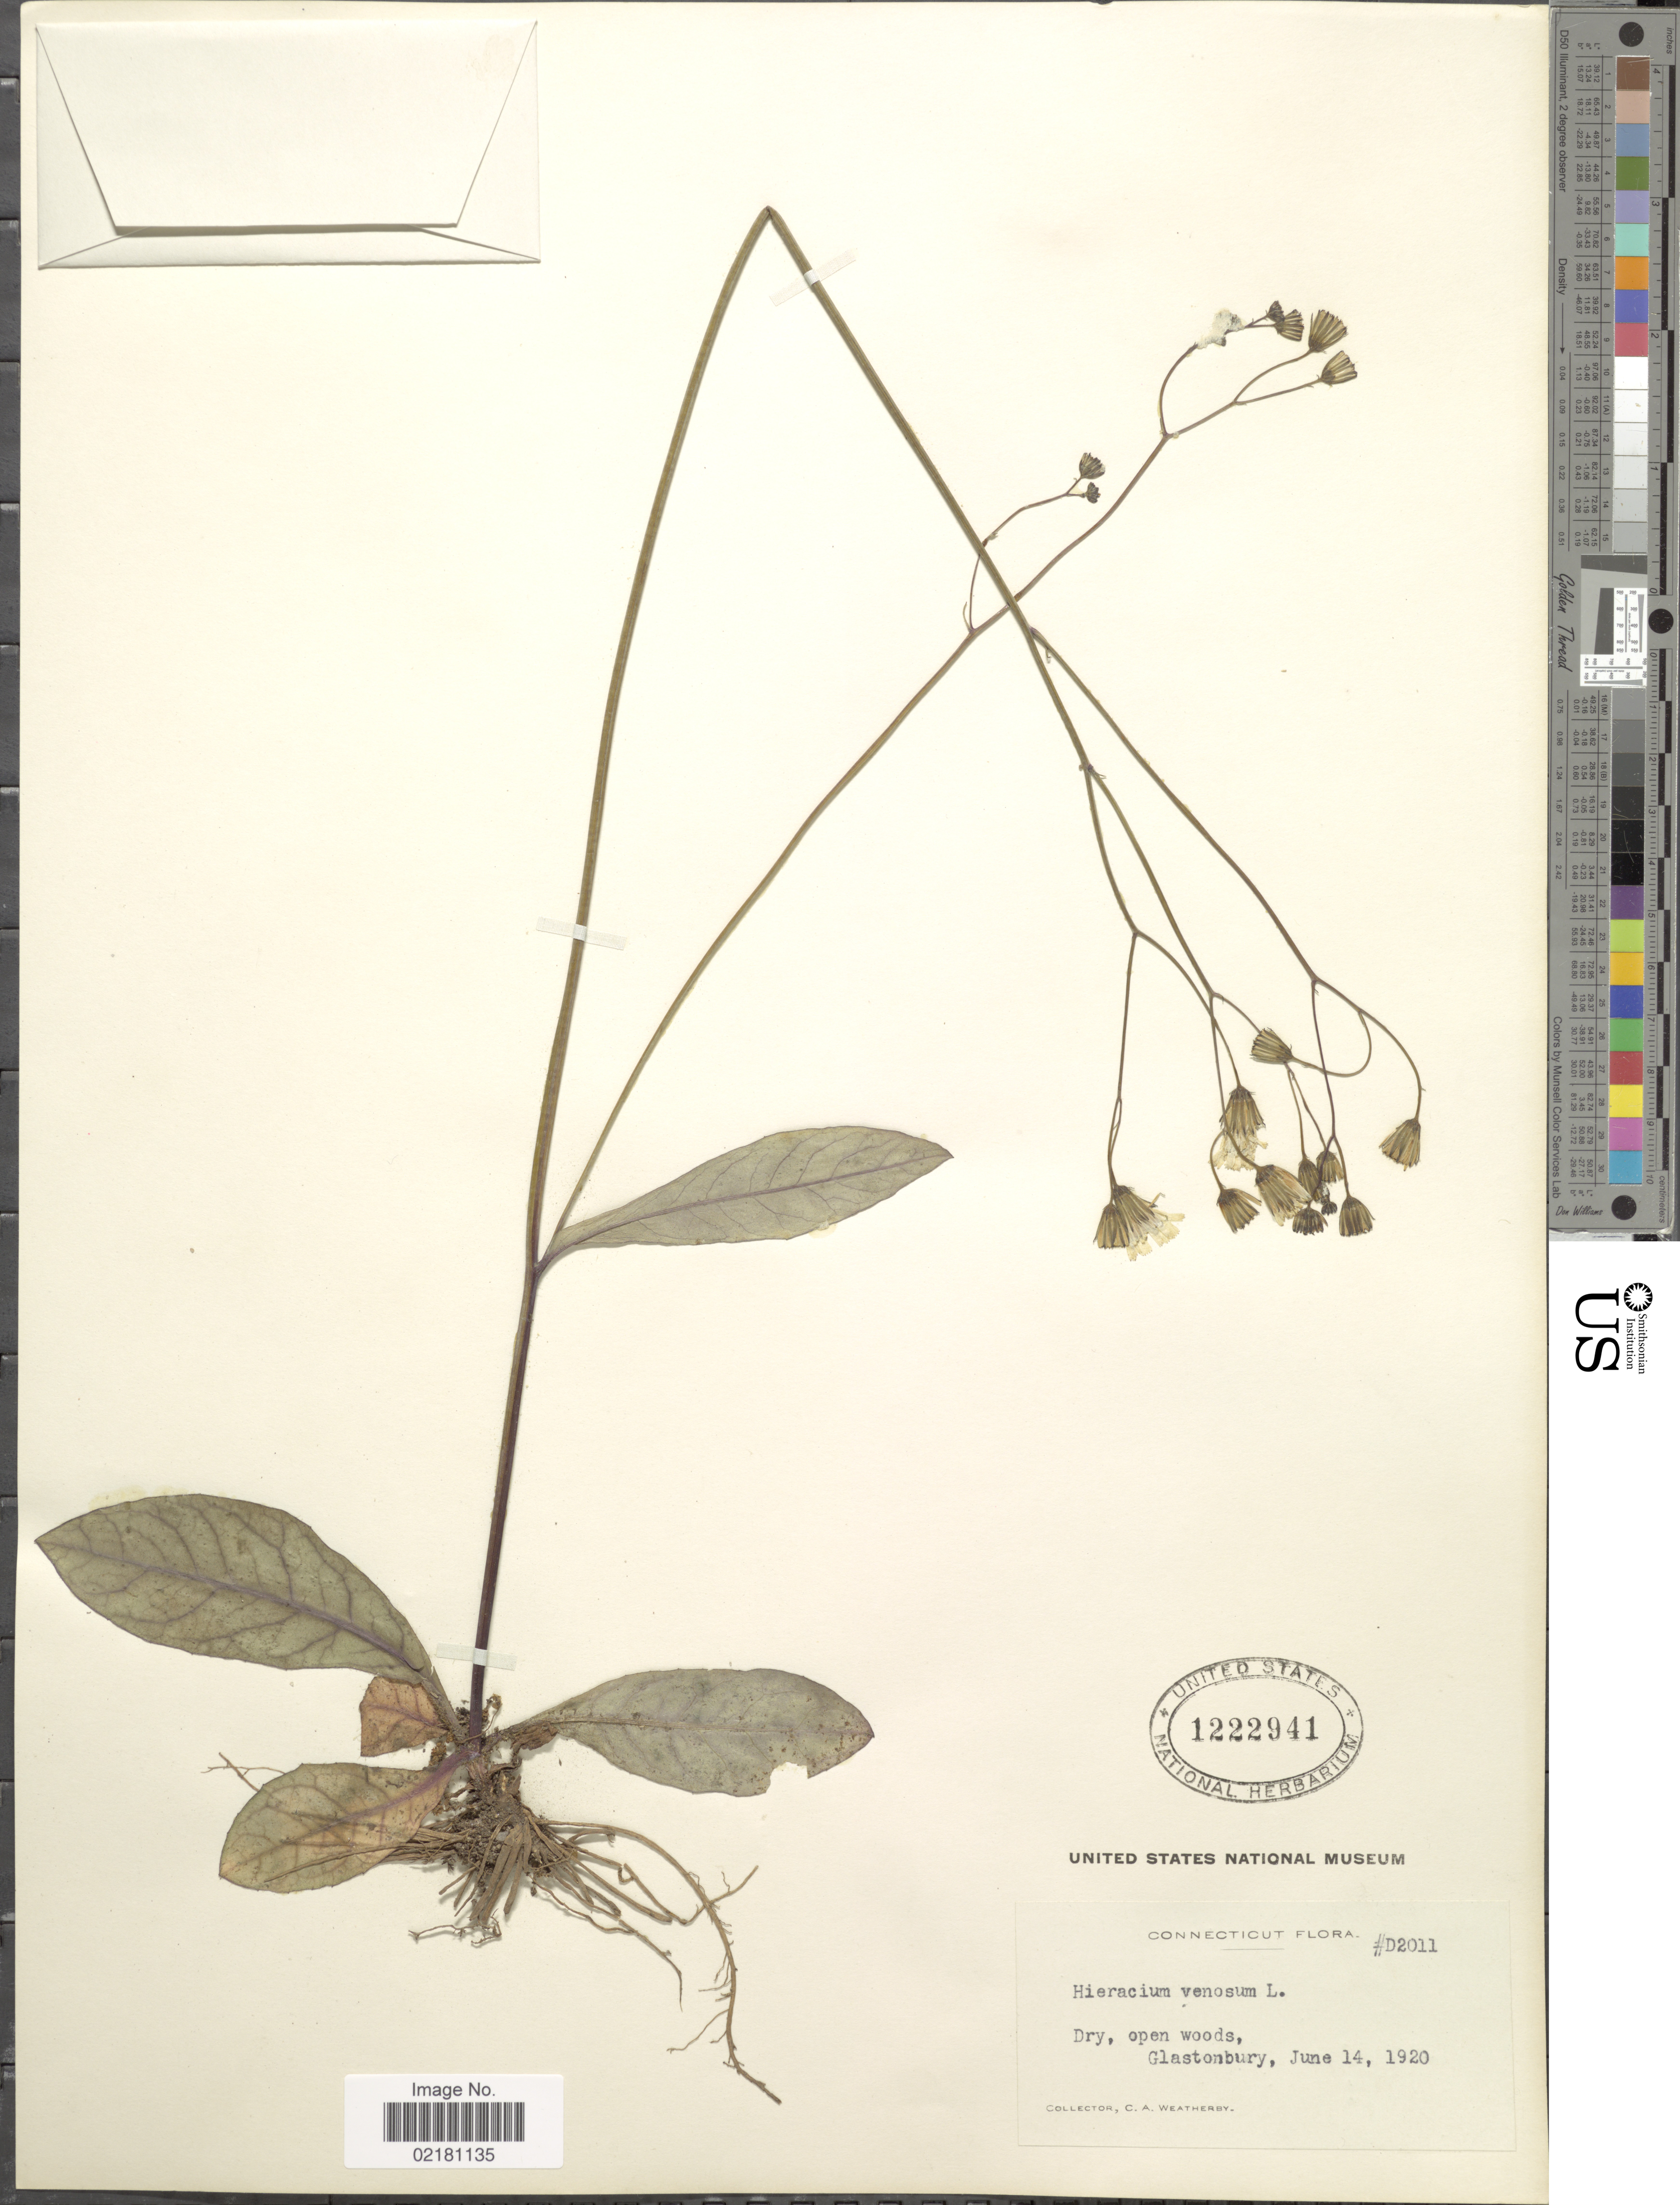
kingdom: Plantae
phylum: Tracheophyta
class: Magnoliopsida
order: Asterales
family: Asteraceae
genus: Hieracium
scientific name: Hieracium venosum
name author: L.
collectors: C. A. Weatherby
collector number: D2011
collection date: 1920-06-14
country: United States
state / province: Connecticut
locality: Dry, open woods, Glastonbury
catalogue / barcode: US 1222941